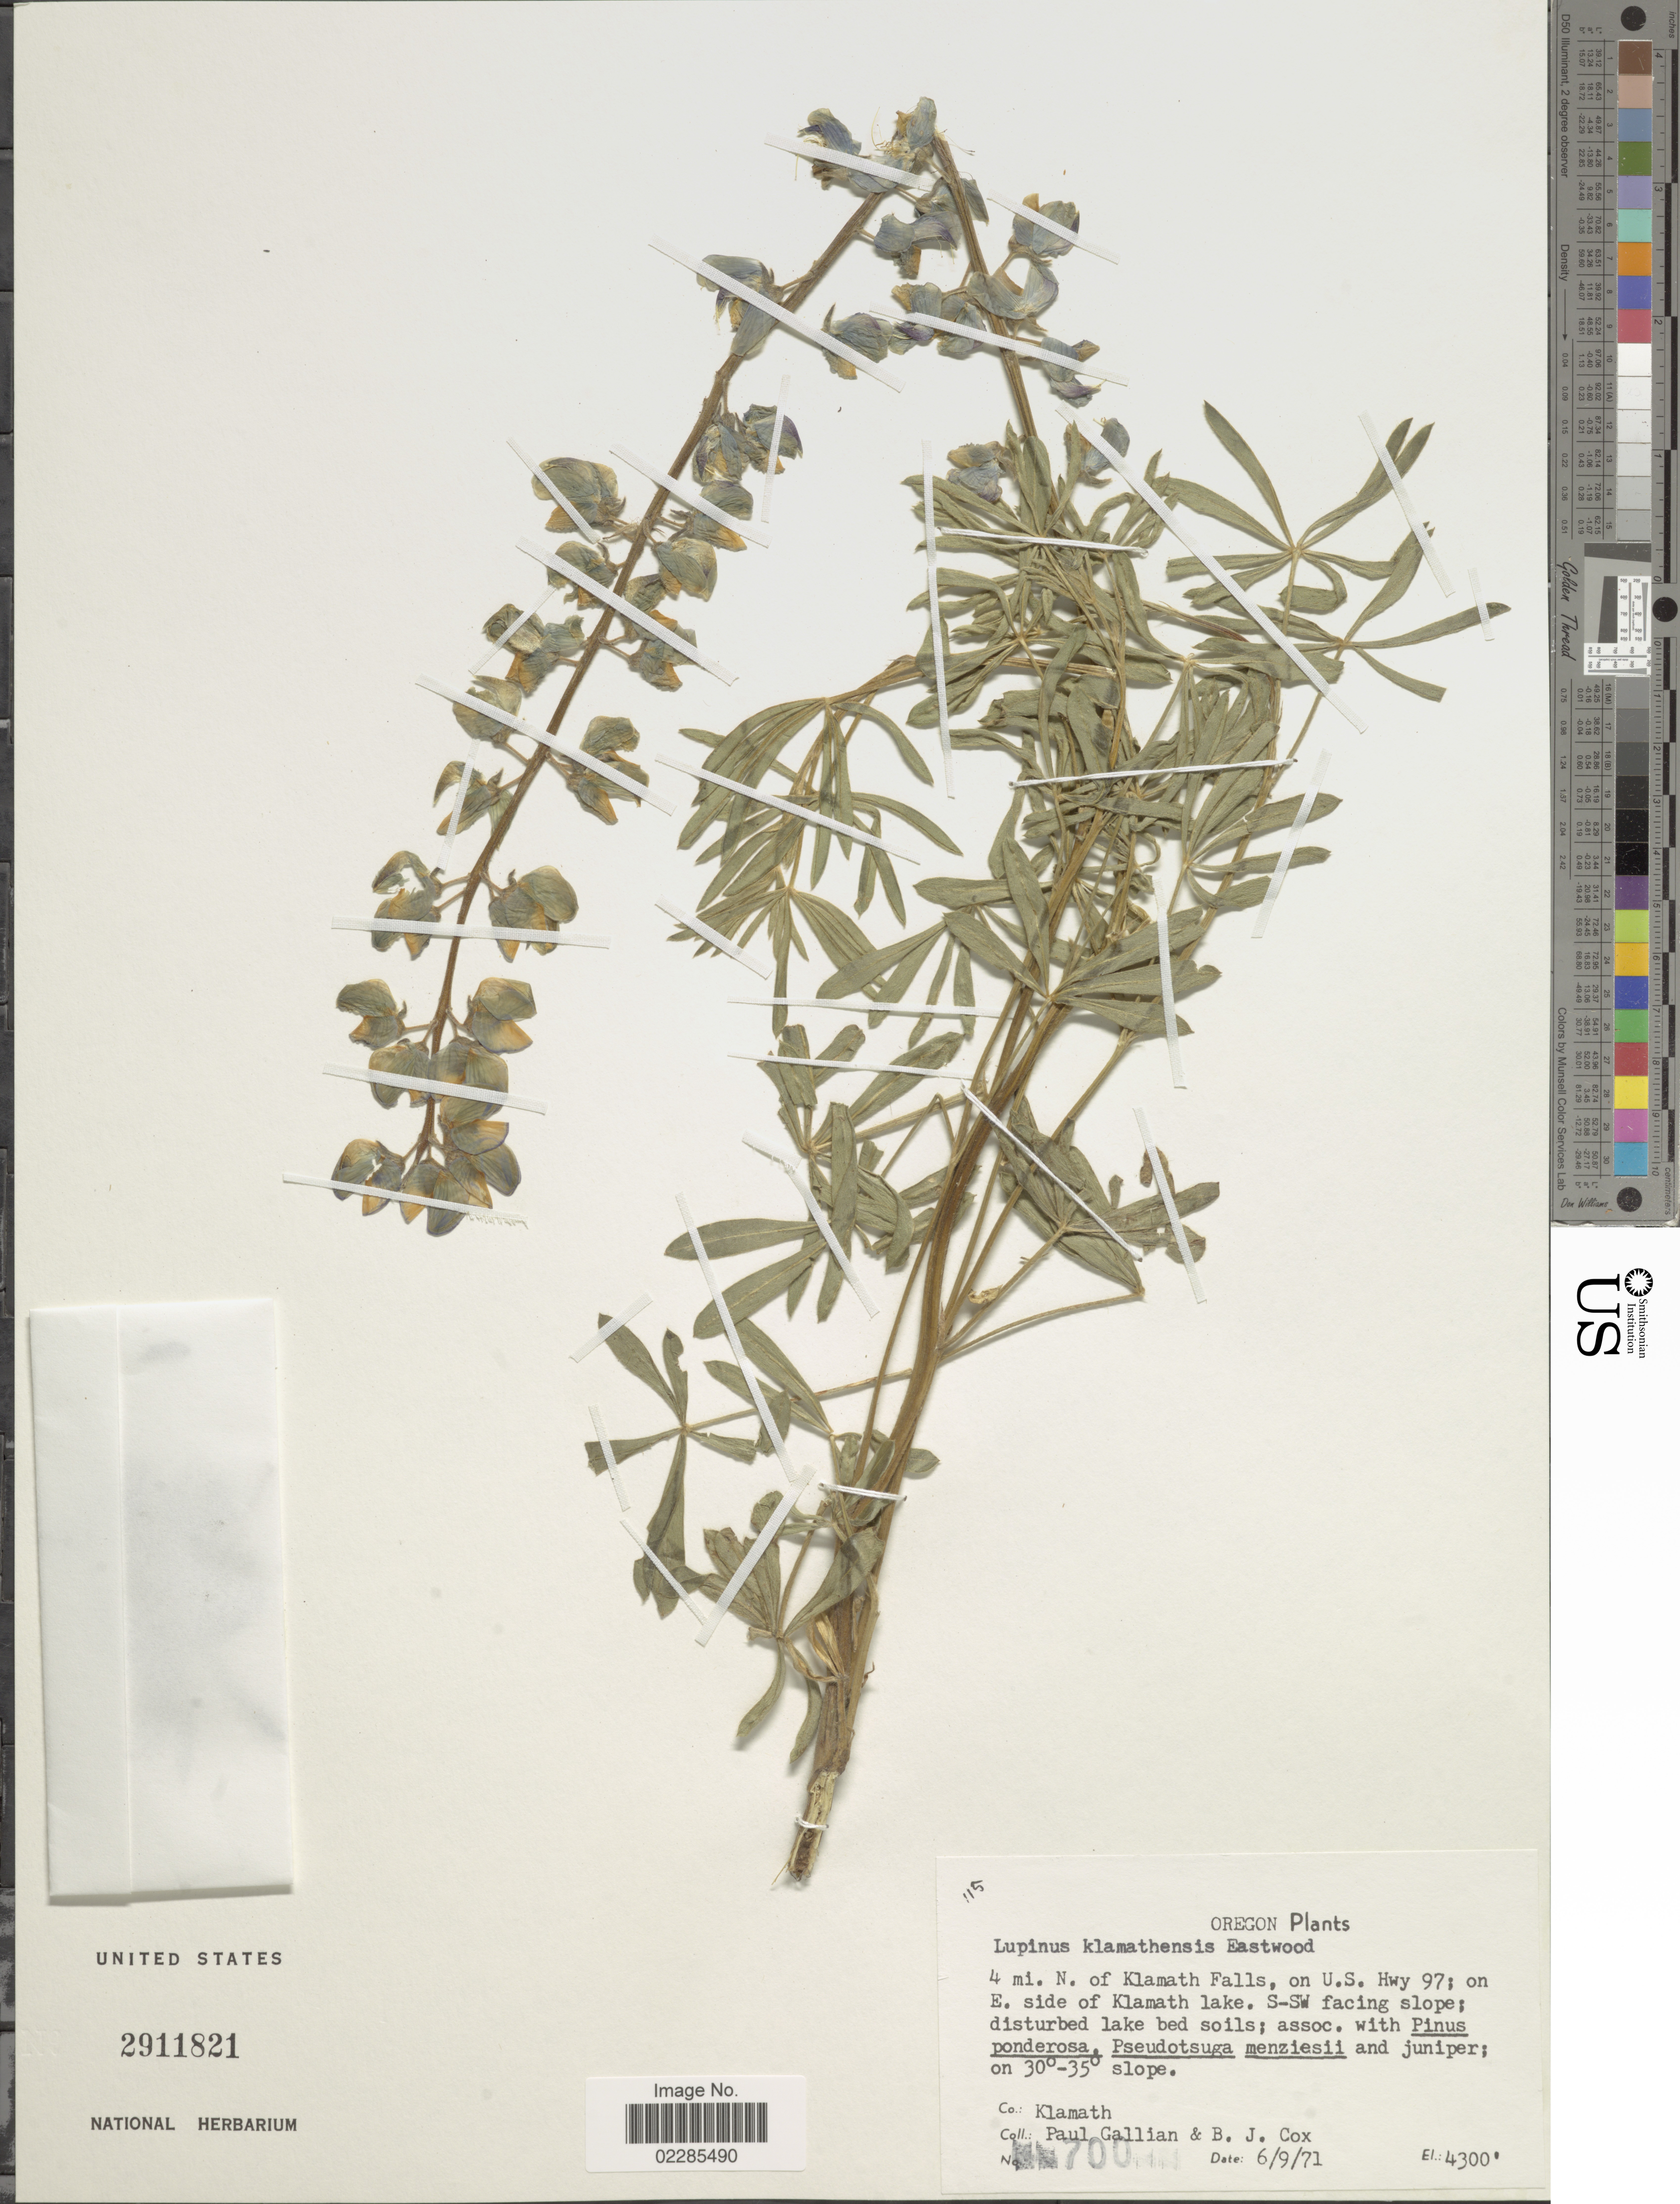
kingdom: Plantae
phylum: Tracheophyta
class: Magnoliopsida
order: Fabales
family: Fabaceae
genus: Lupinus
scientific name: Lupinus klamathensis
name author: Eastw.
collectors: Gallian, P. & B. Cox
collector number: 700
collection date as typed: Transcribed d/m/y: 9/6/71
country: United States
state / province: Oregon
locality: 4 mi N of Klamath Falls, on U.S. Hwy 97; on E side of Klamath lake. S-SW facing slope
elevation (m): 1311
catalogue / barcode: US 2911821